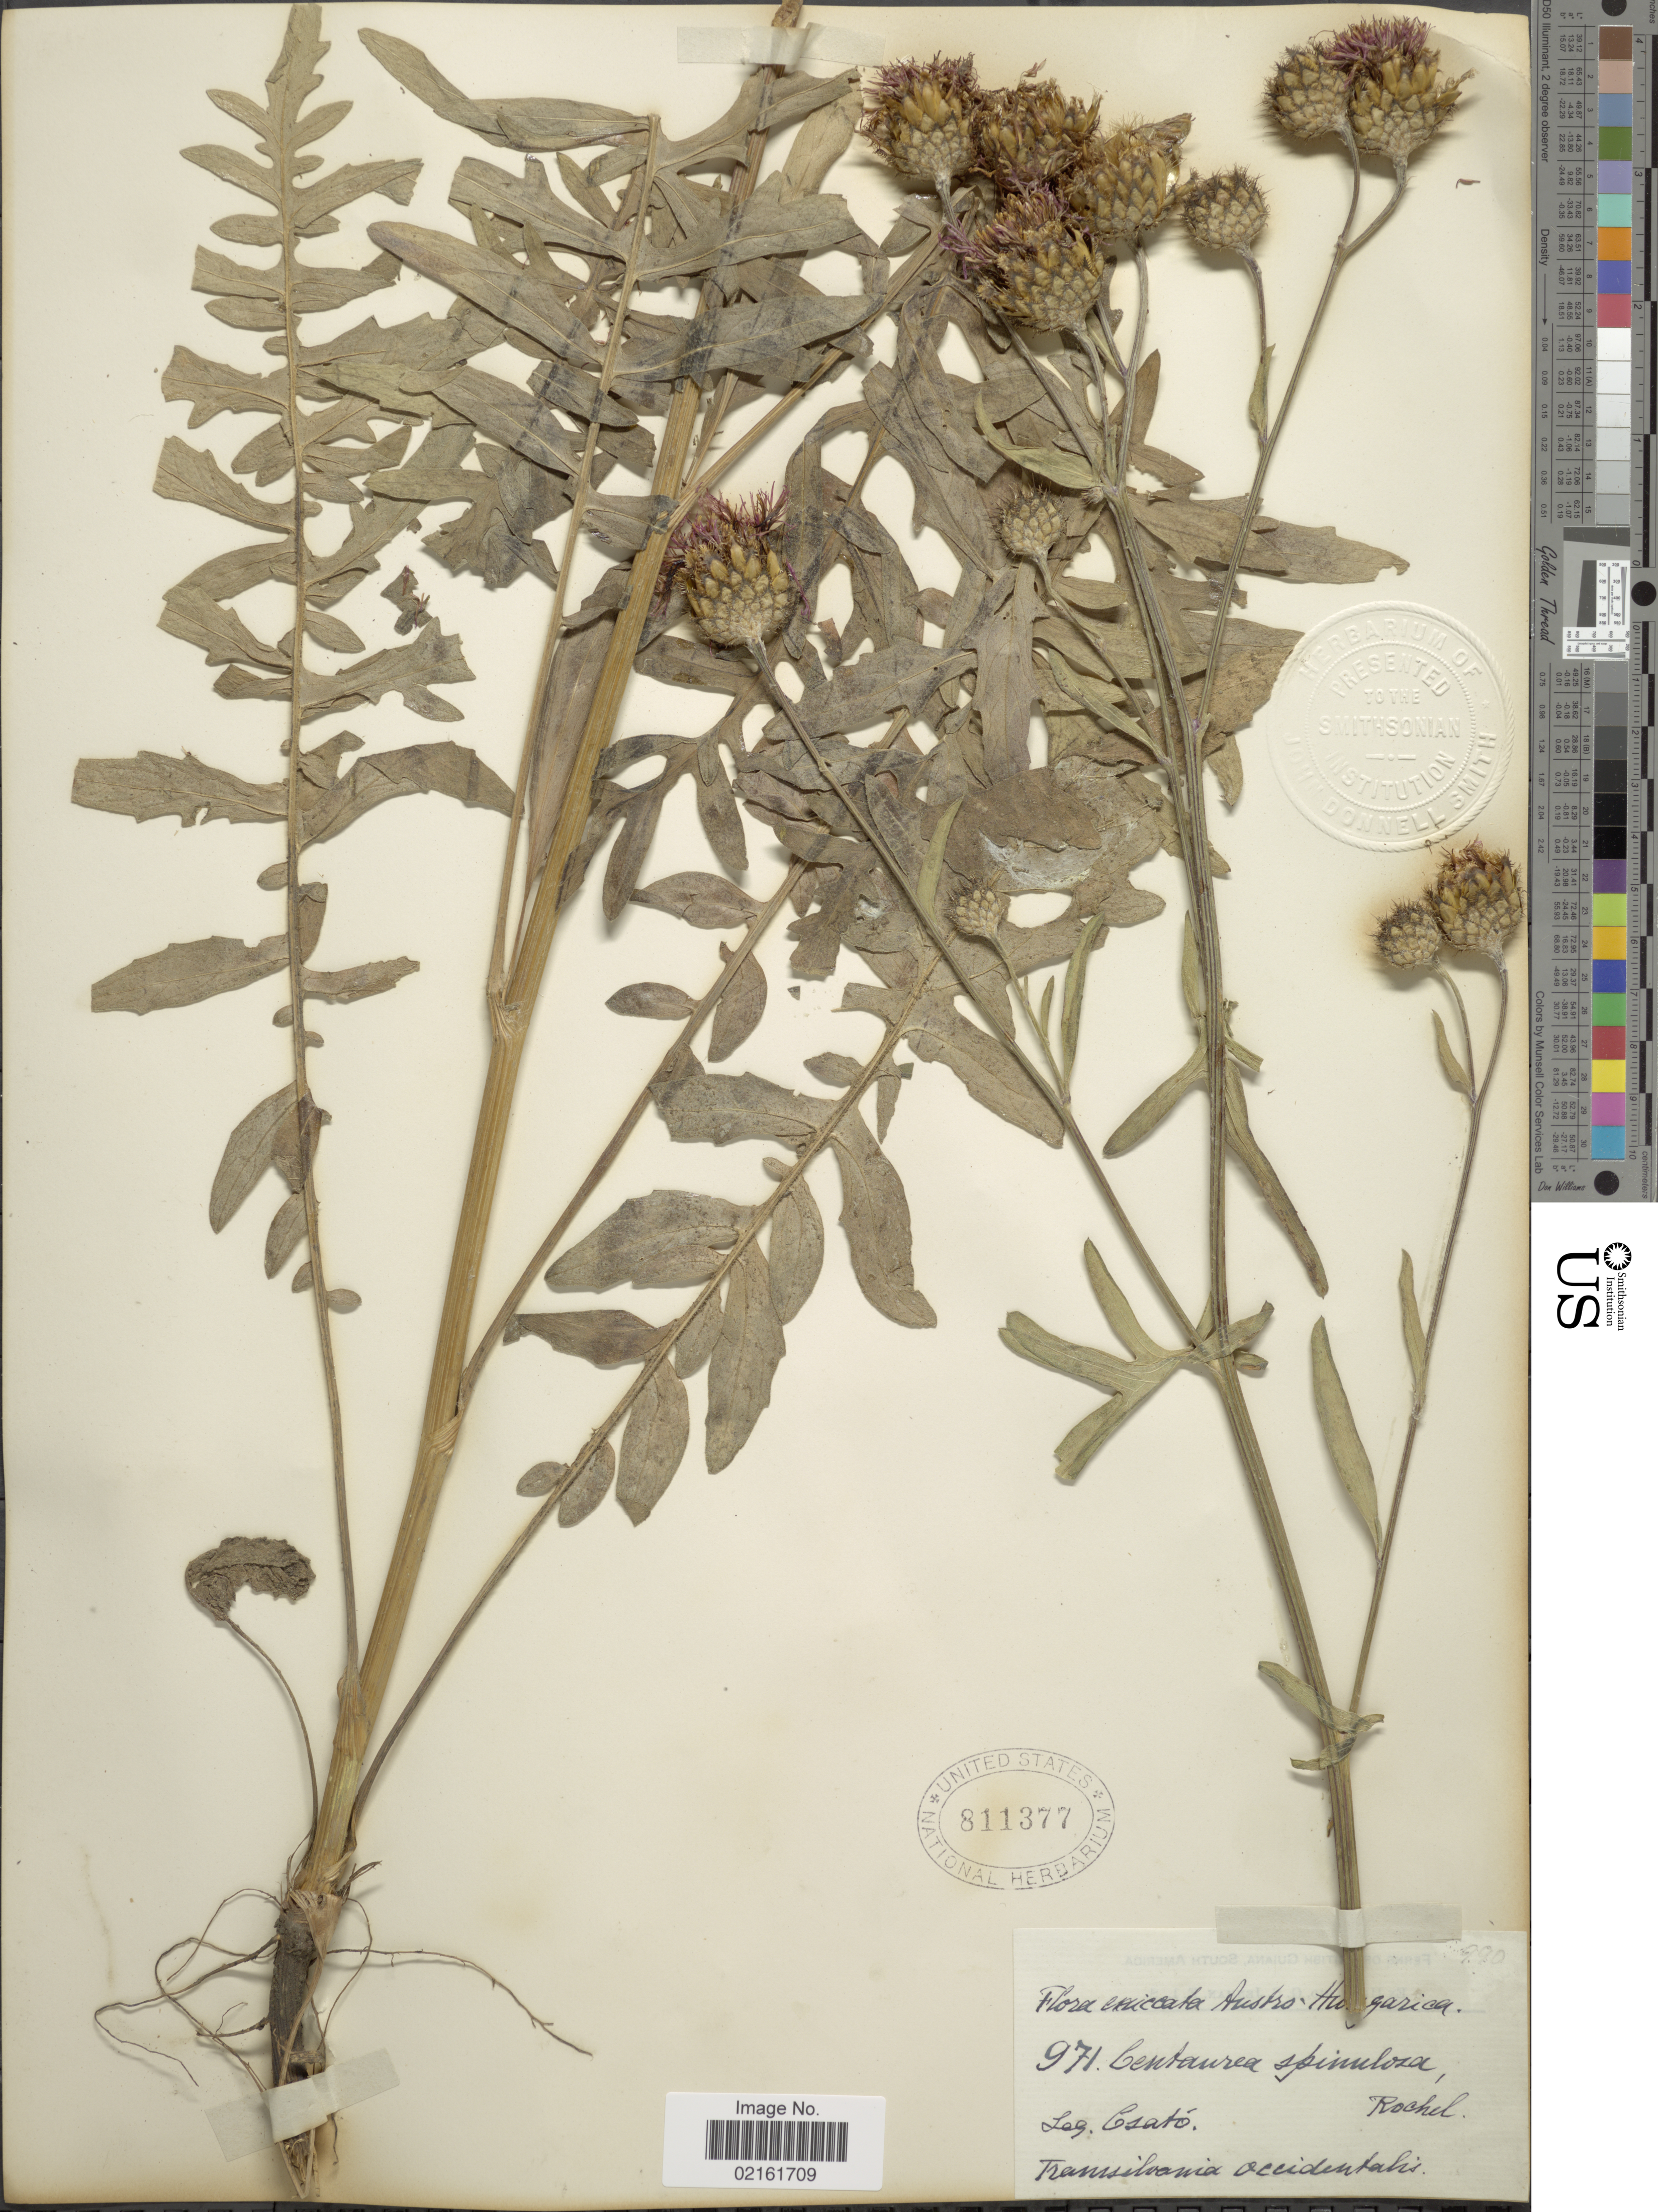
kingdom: Plantae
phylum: Tracheophyta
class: Magnoliopsida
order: Asterales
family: Asteraceae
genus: Centaurea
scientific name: Centaurea scabiosa subsp. cephalariifolia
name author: (Willk.) Greuter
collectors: Csató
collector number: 971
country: Romania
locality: Transsilvania occidentalis. Austro-H [illegible text]garica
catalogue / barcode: US 811377